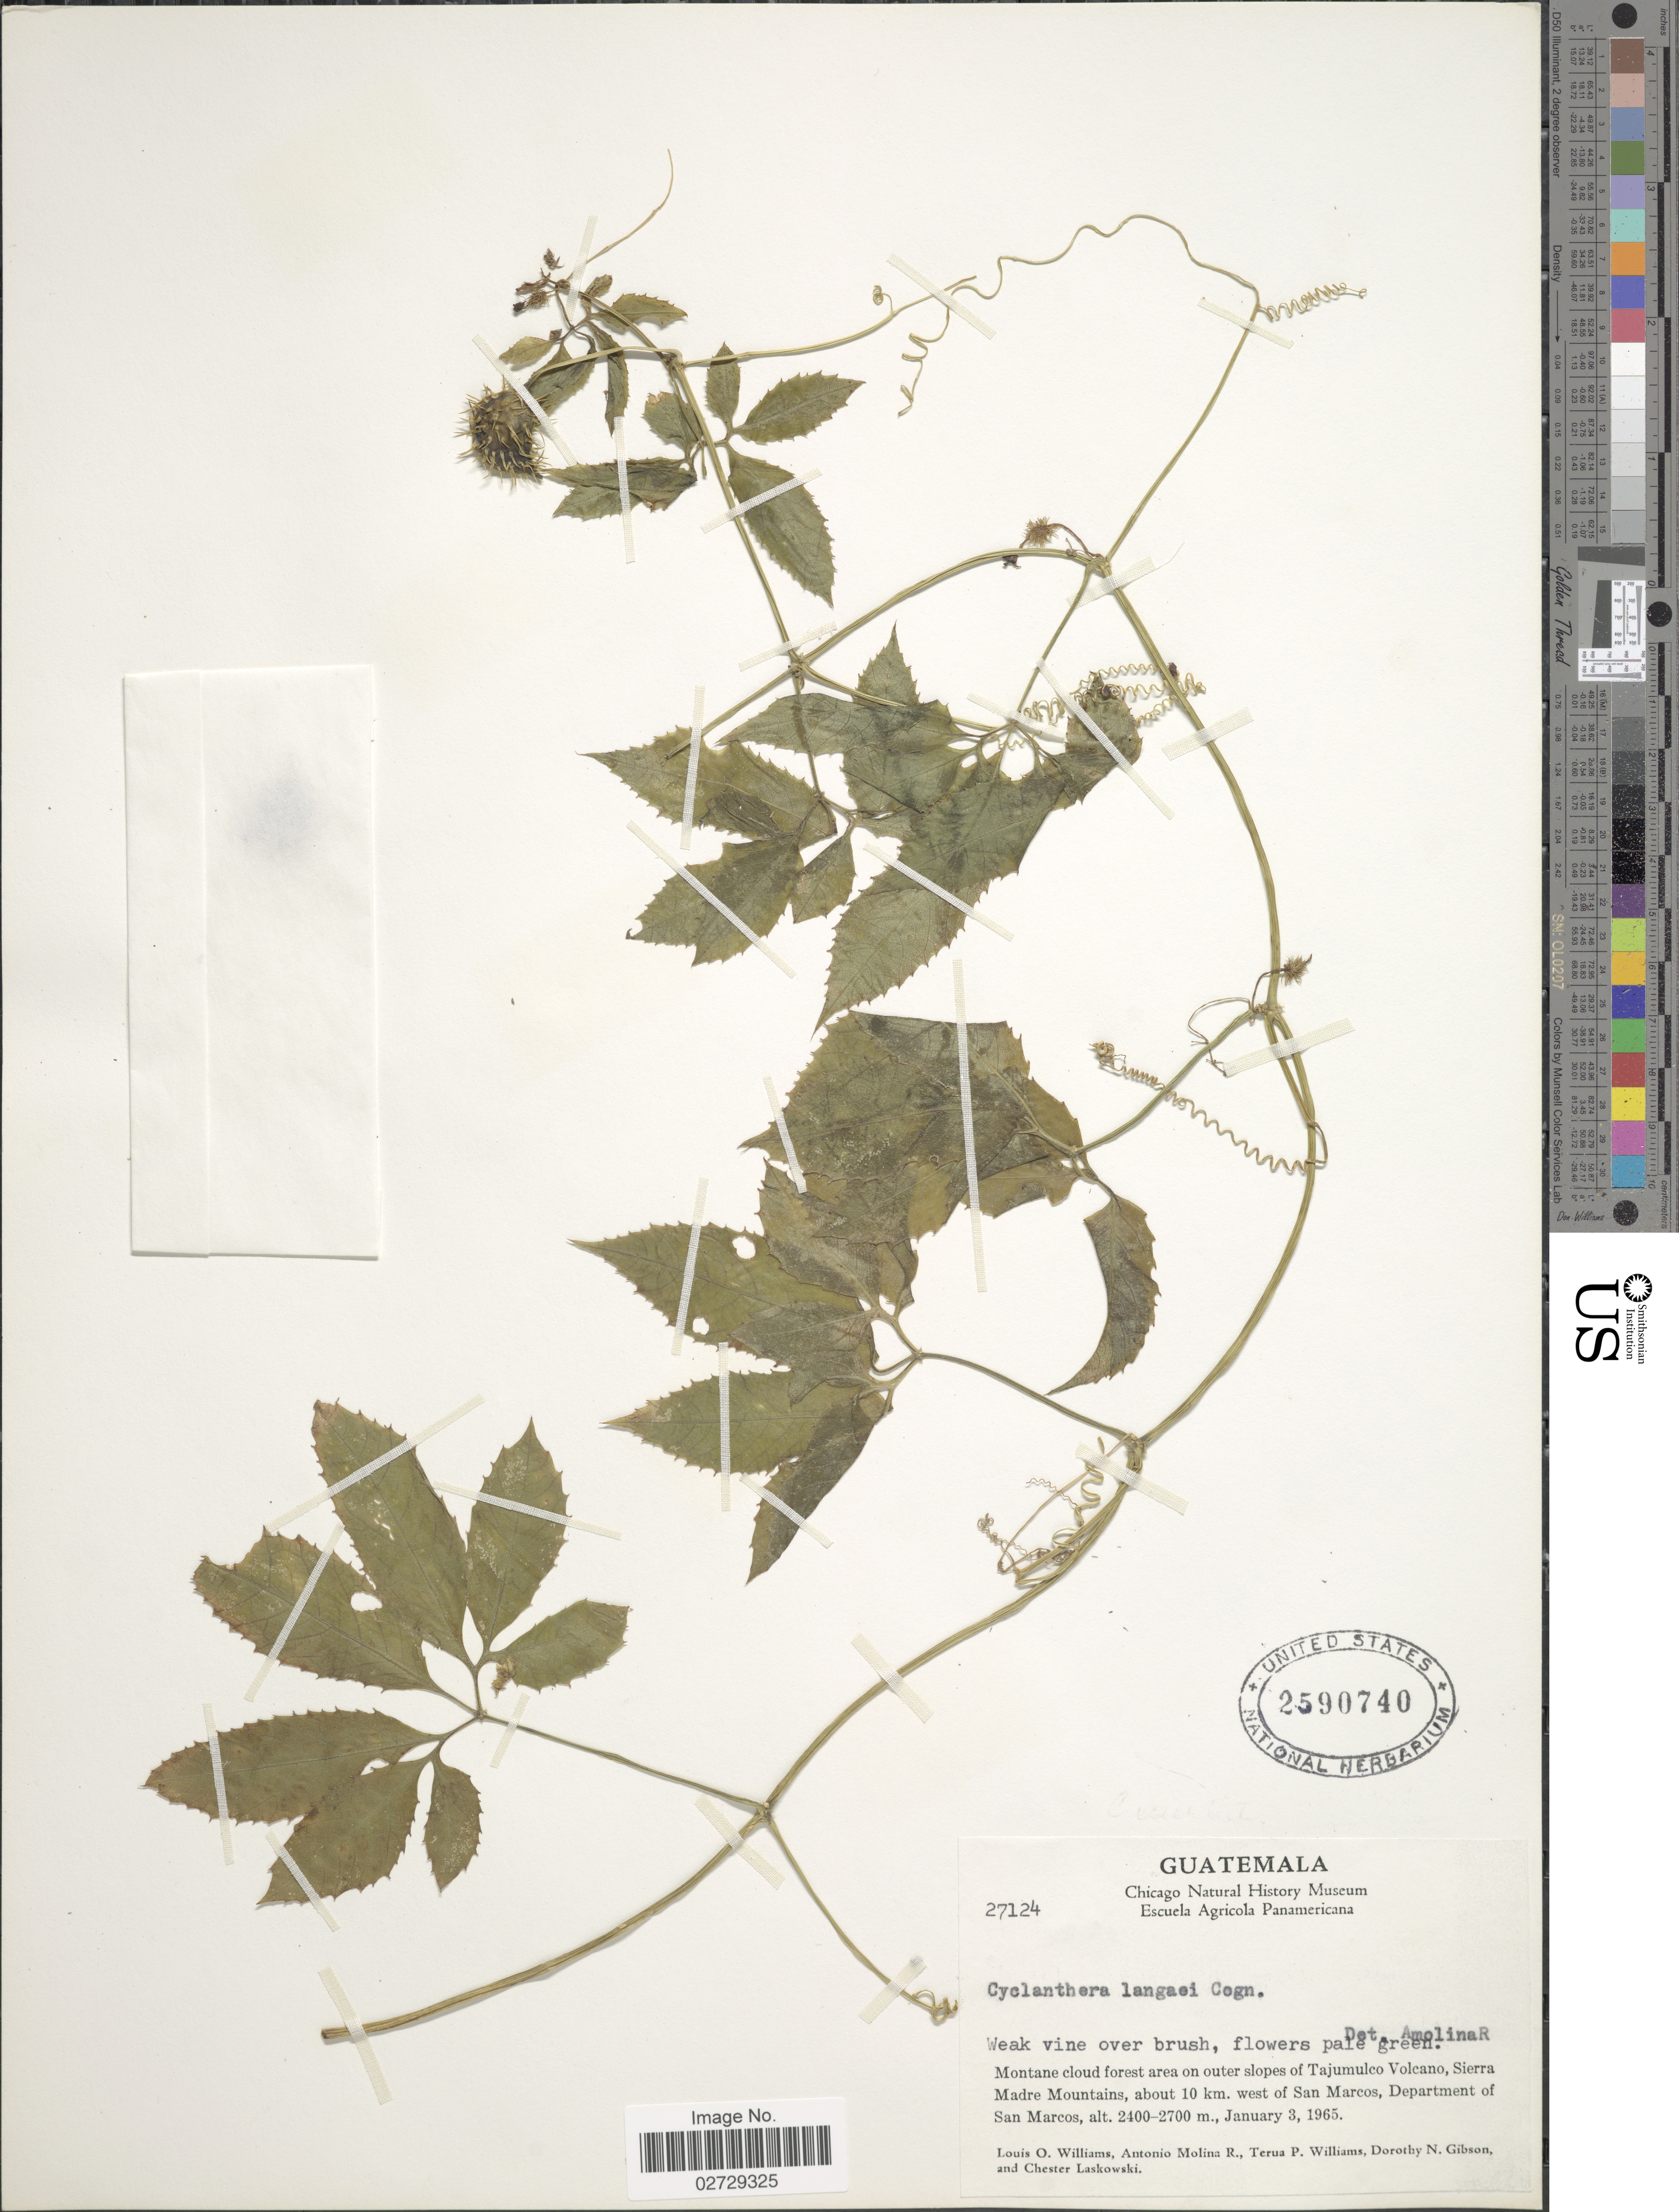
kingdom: Plantae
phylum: Tracheophyta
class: Magnoliopsida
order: Cucurbitales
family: Cucurbitaceae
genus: Cyclanthera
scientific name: Cyclanthera langaei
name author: Cogn.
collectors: L. O. Williams, A. Molina R., T. P. Williams, D. N. Gibson & C. Laskowski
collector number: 27124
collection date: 1965-01-03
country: Guatemala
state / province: San Marcos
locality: Montane cloud forest area on outer slopes of Tajumulco Volcano, Sierra Madre Mountains, about 10 km. west of San Marcos, Department of San Marcos.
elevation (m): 2400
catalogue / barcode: US 2590740